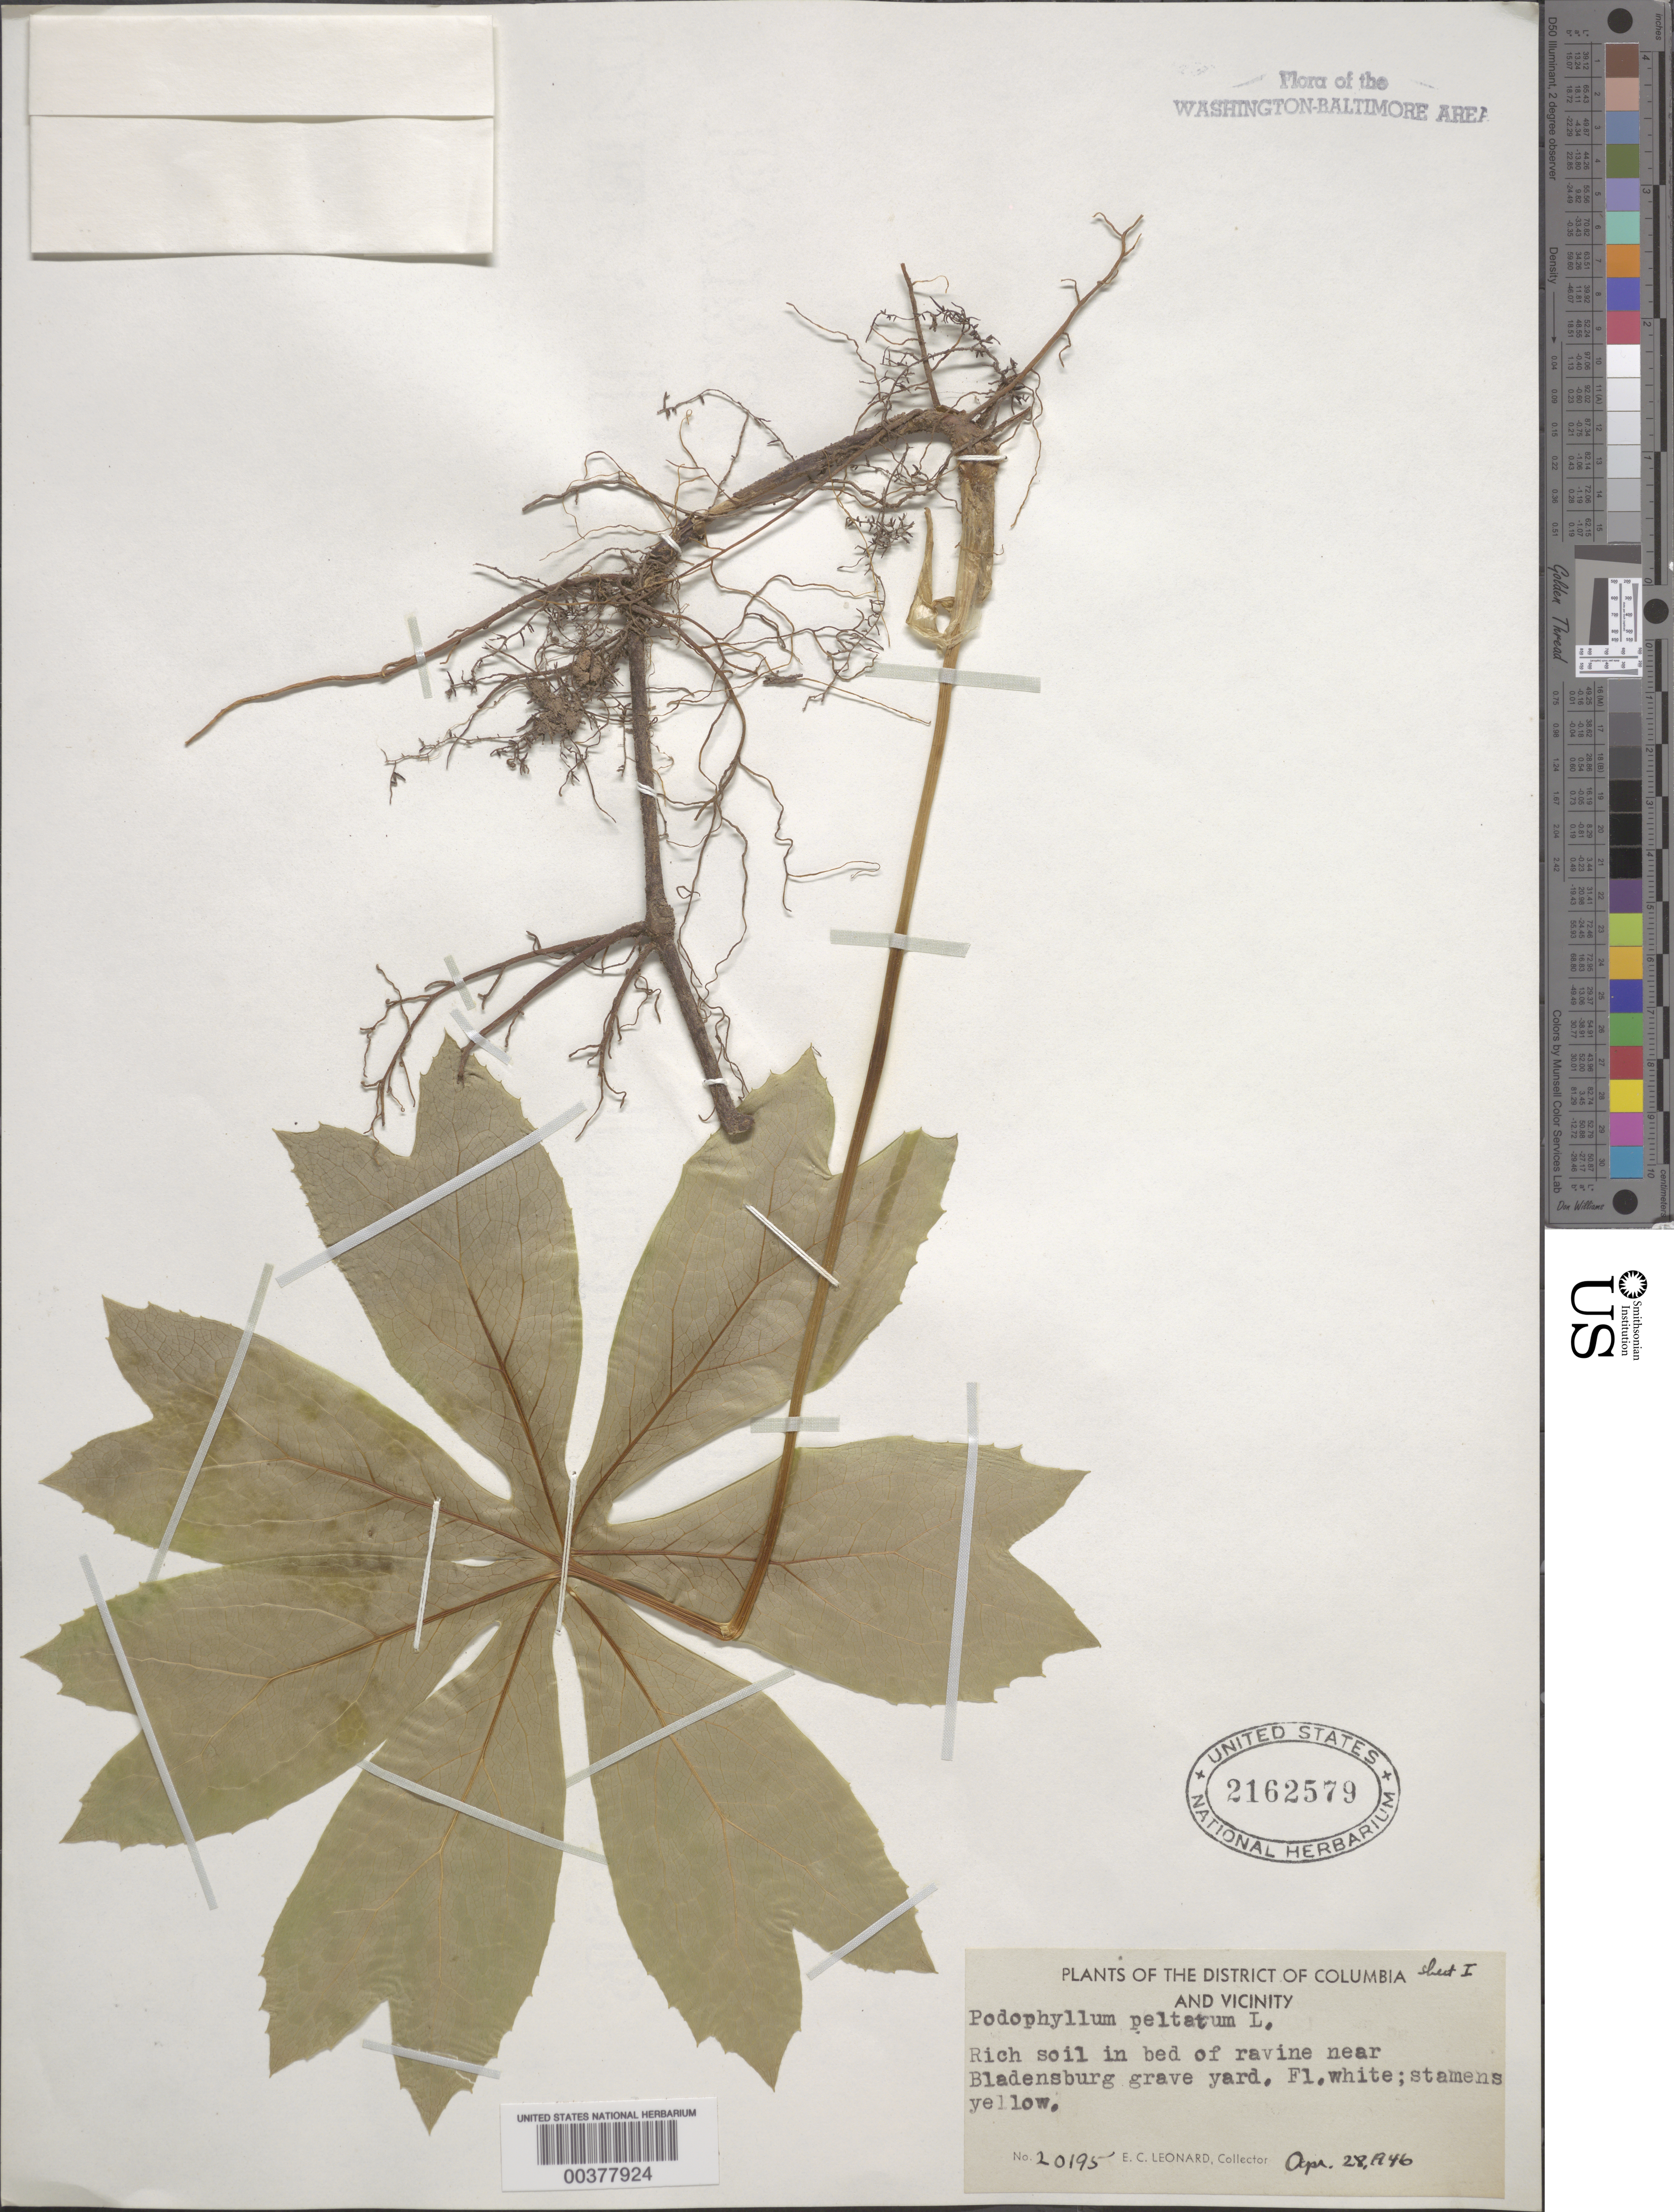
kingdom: Plantae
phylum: Tracheophyta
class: Magnoliopsida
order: Ranunculales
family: Berberidaceae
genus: Podophyllum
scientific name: Podophyllum peltatum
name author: L.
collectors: E. C. Leonard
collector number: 20195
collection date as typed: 28 Apr 1946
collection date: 1946-04-28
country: United States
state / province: Maryland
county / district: Prince George's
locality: Bladensburg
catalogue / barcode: US 2162579